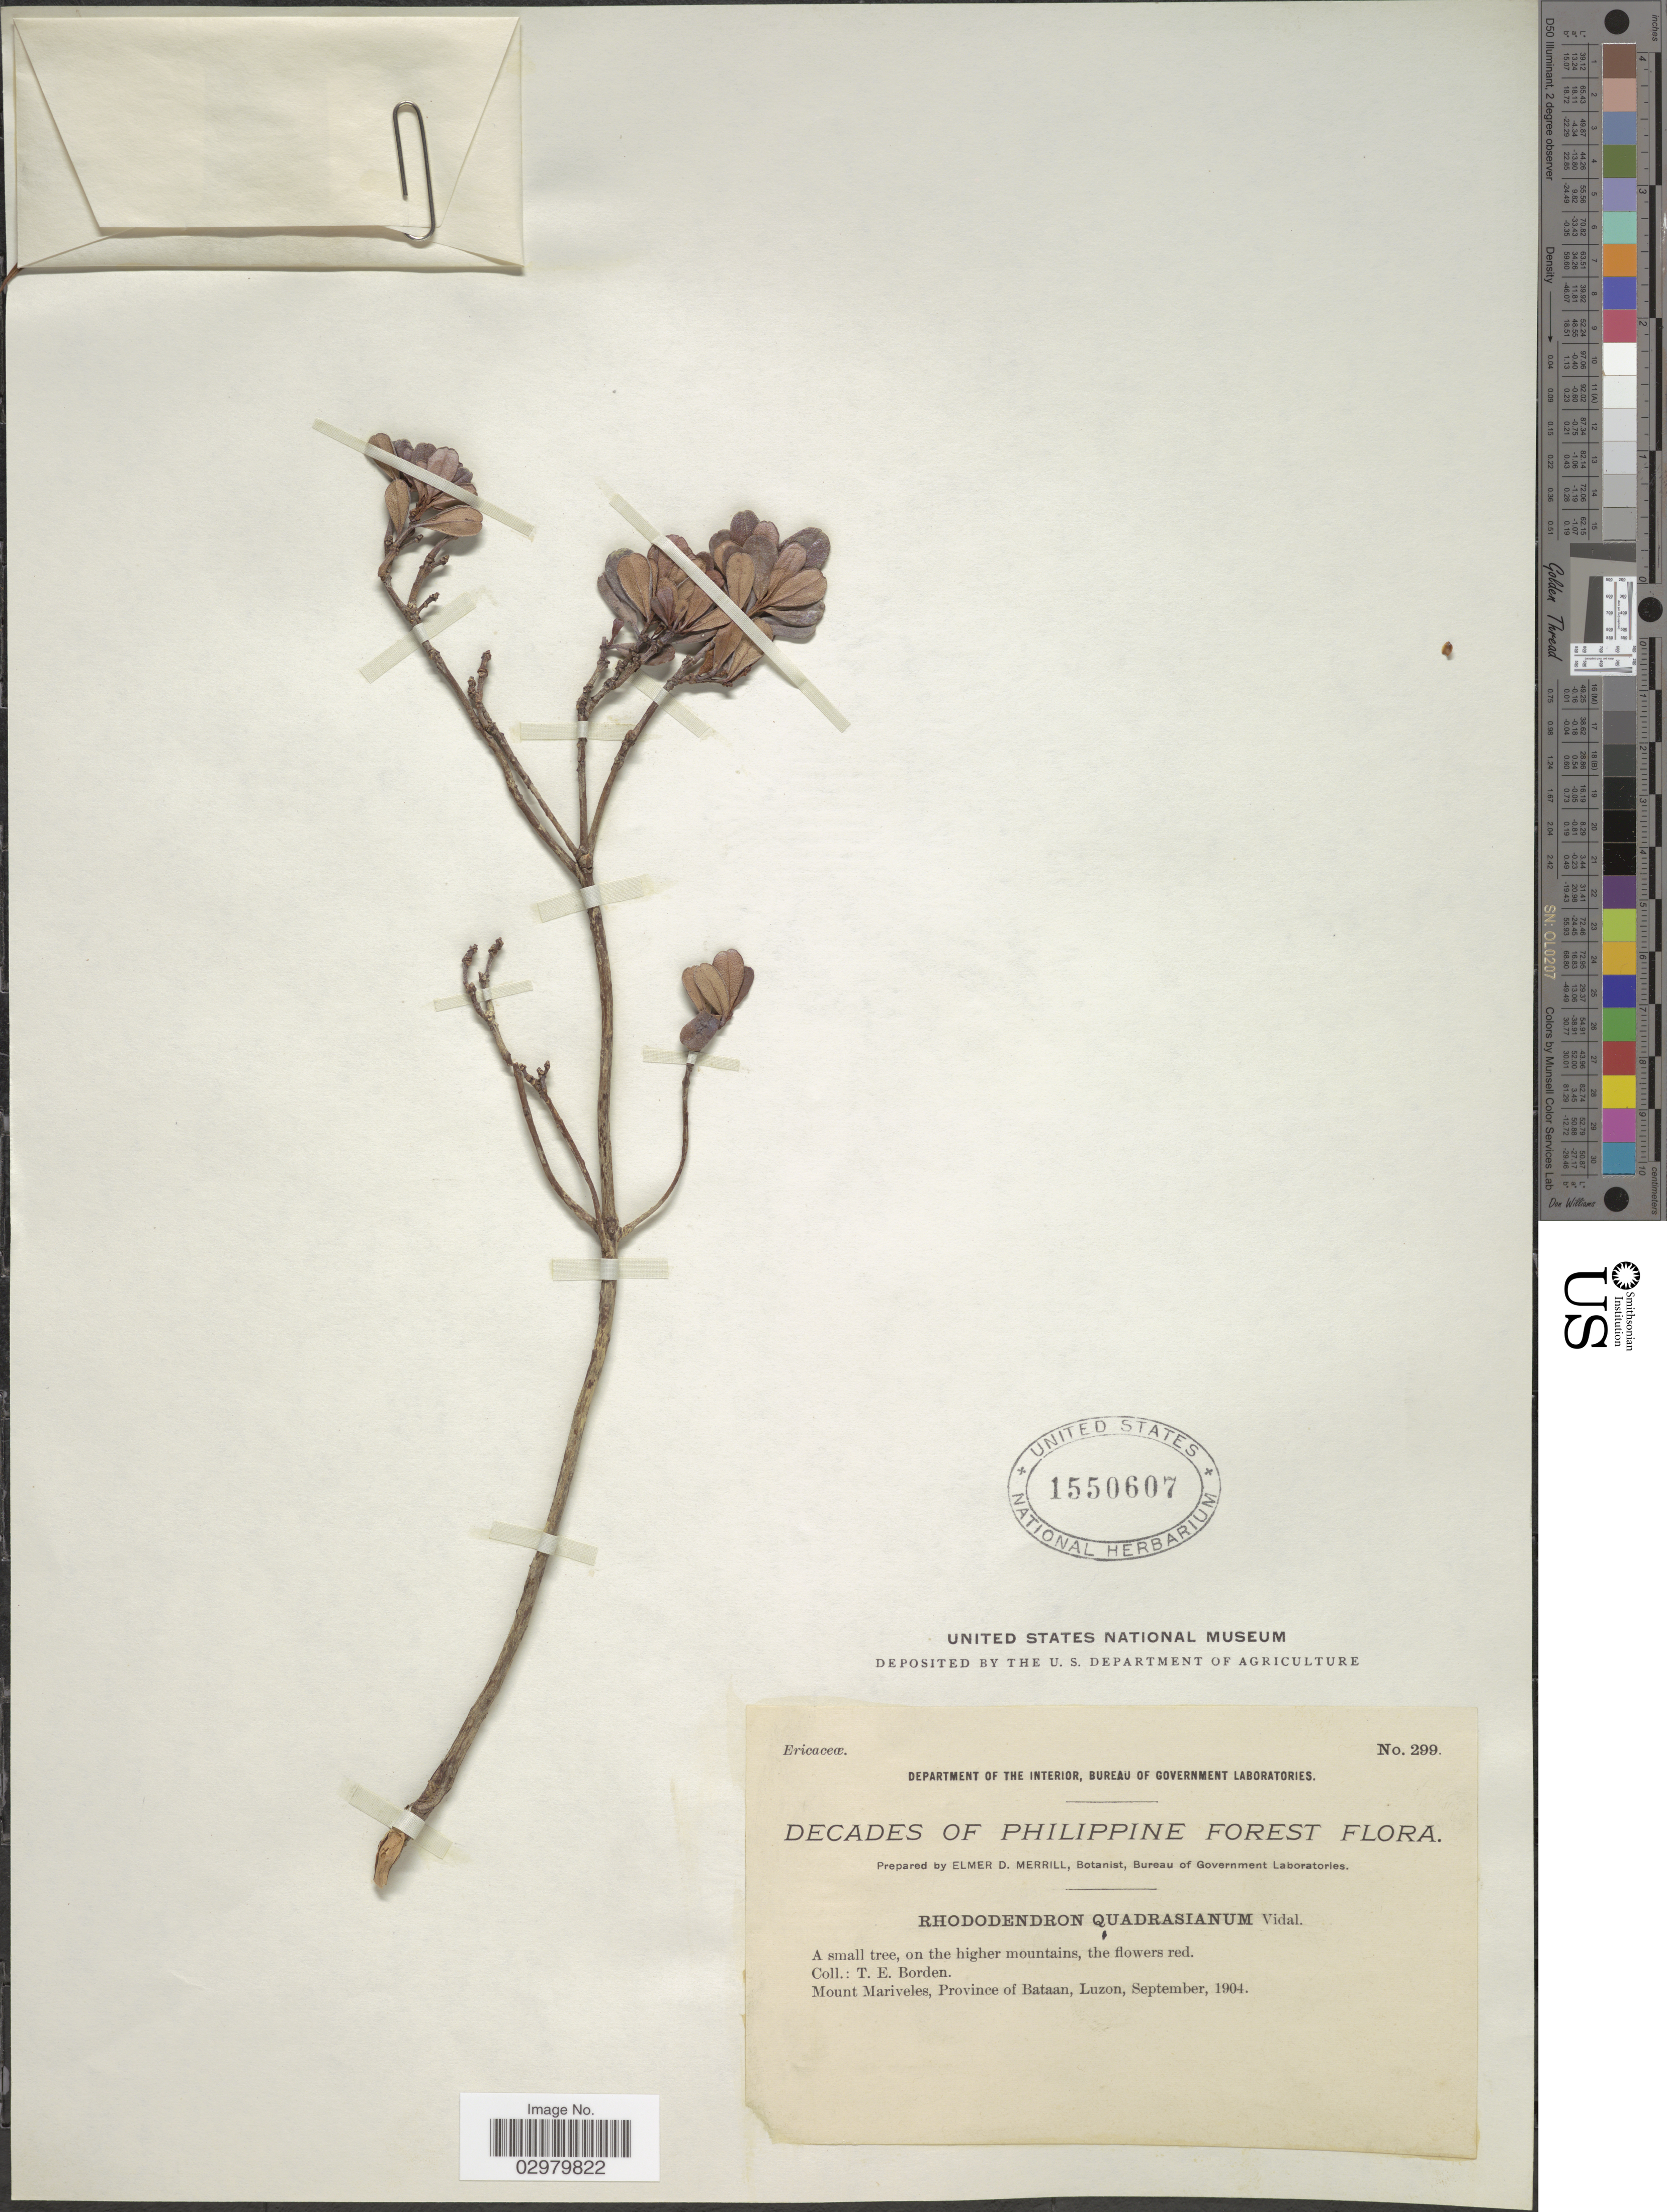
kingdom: Plantae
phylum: Tracheophyta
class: Magnoliopsida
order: Ericales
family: Ericaceae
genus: Rhododendron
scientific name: Rhododendron quadrasianum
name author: Vidal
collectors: T. E. Borden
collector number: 299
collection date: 1904-09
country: Philippines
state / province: Central Luzon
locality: Mount Mariveles, Province of Bataan, Luzon.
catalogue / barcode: US 1550607